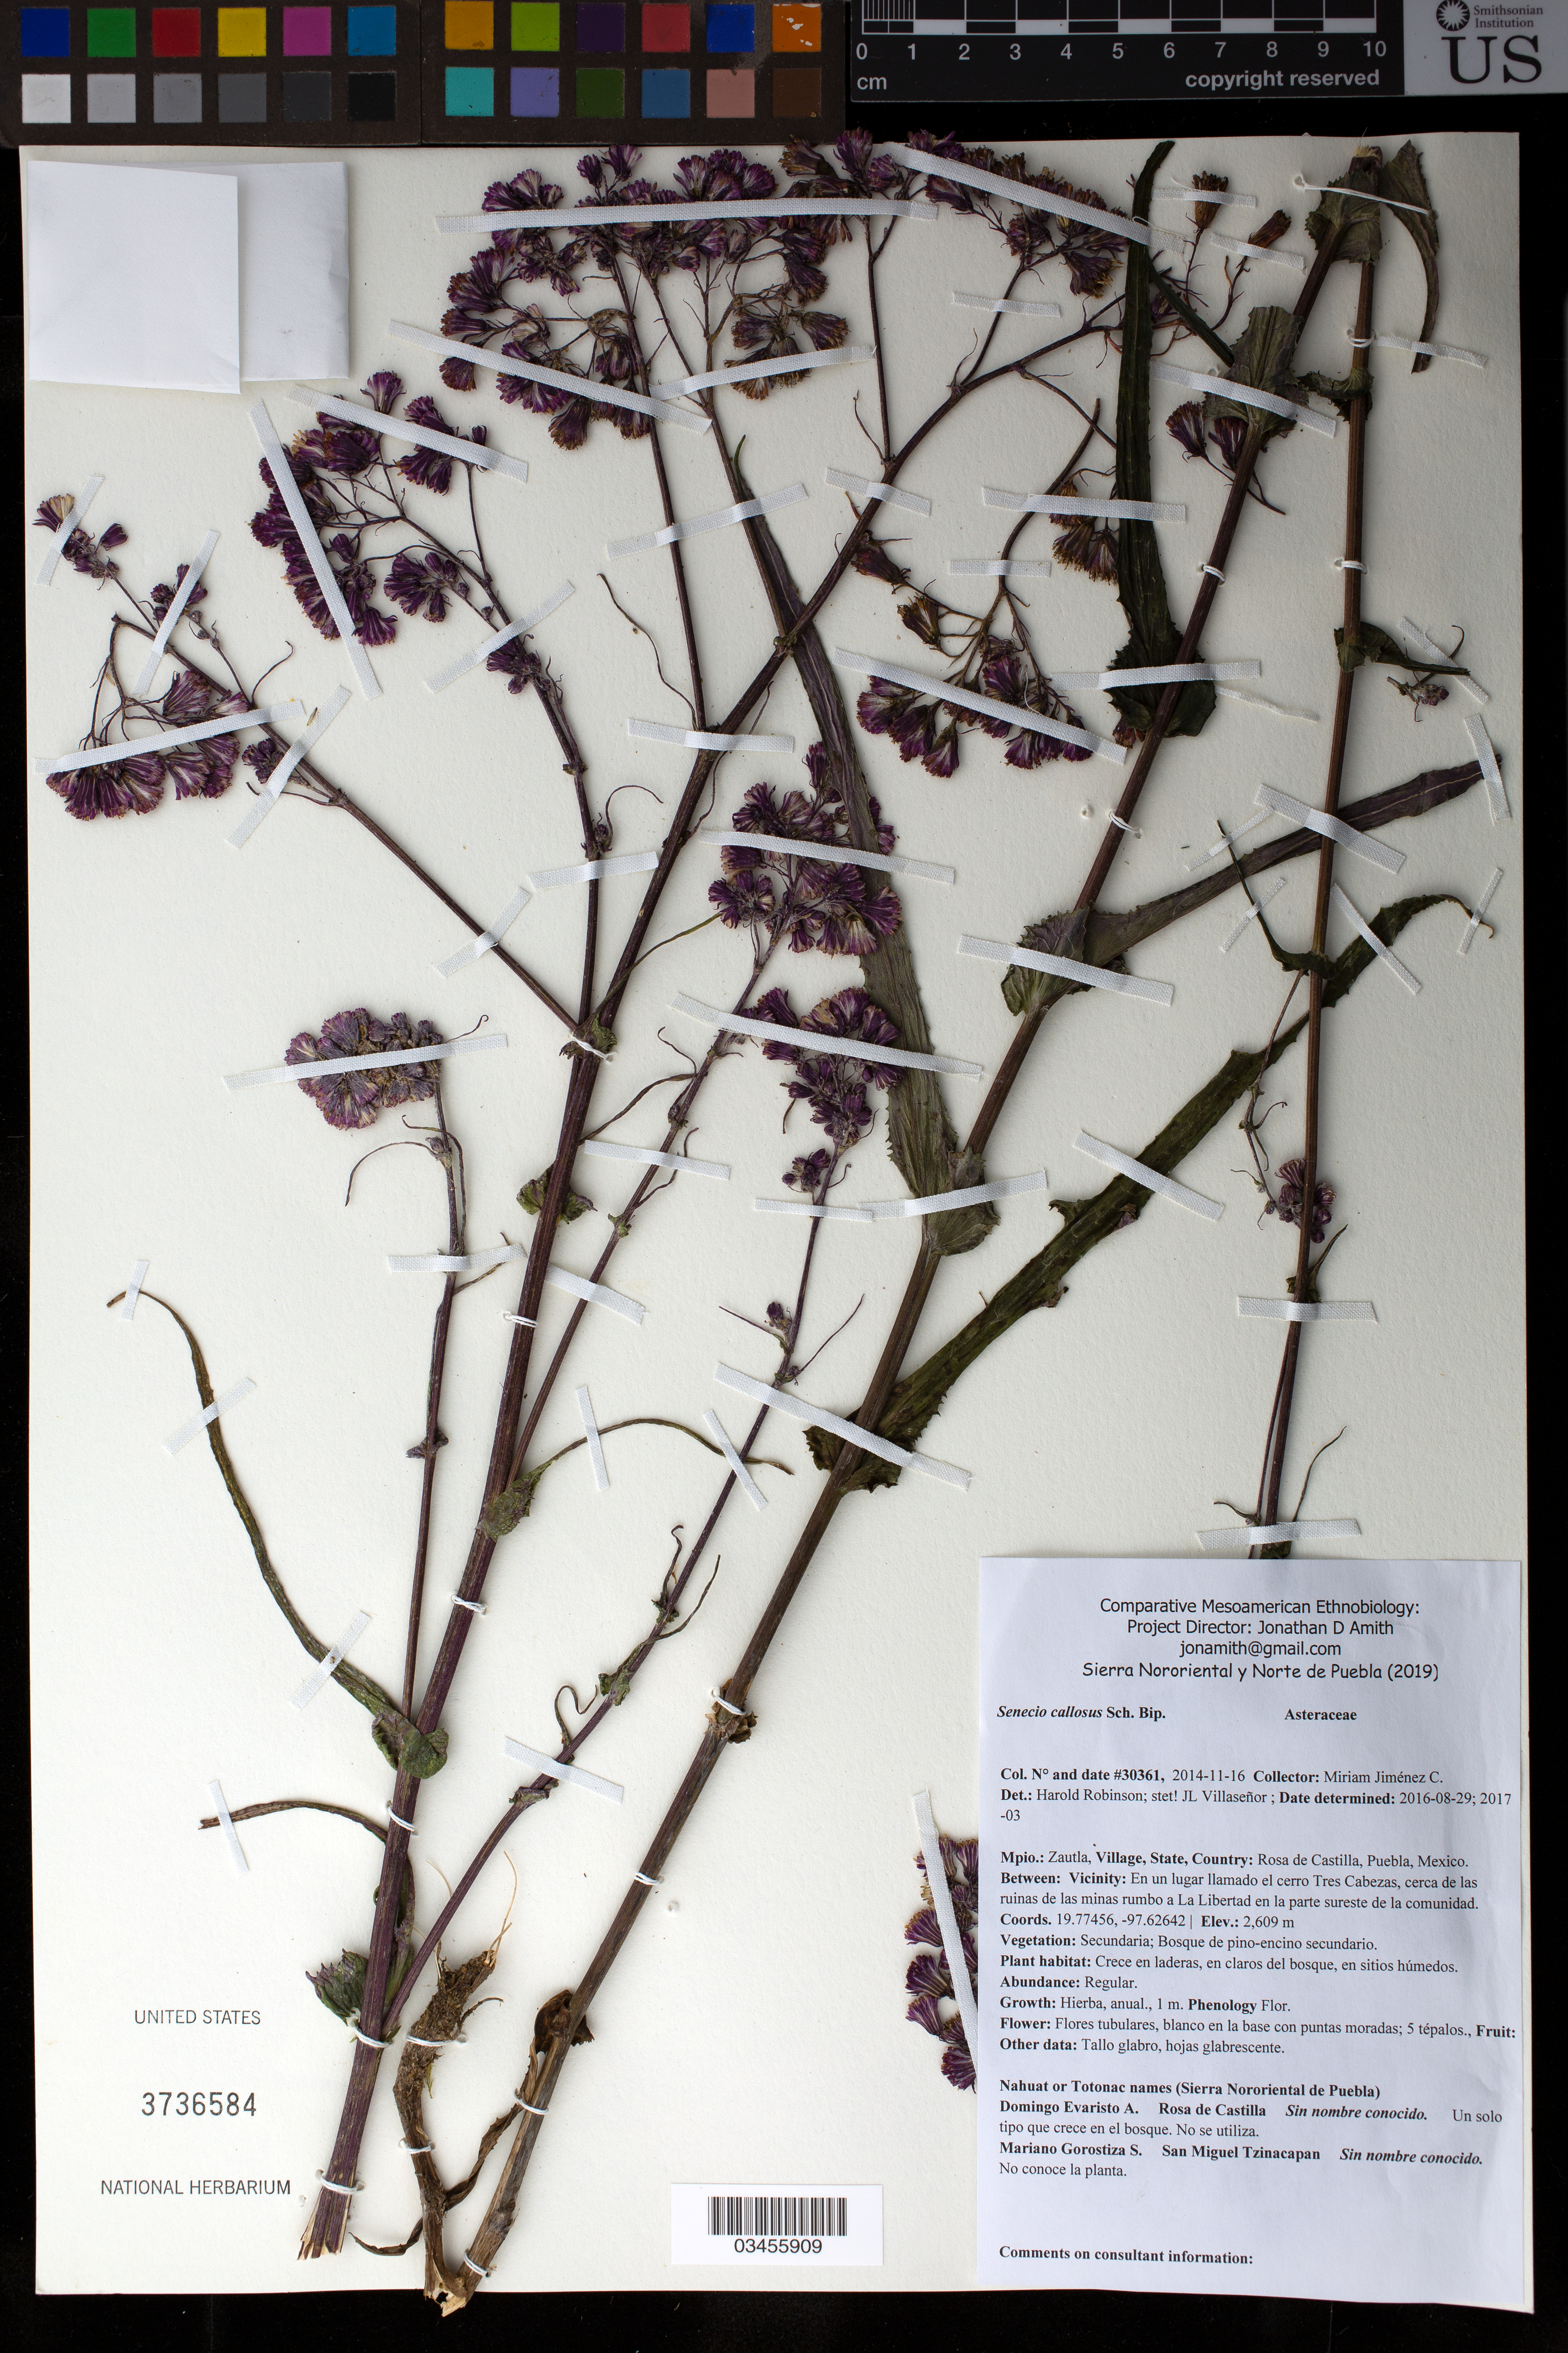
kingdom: Plantae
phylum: Tracheophyta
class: Magnoliopsida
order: Asterales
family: Asteraceae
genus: Senecio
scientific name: Senecio callosus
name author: Sch. Bip.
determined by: Robinson, Harold E., (US)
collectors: M. Jiménez Chimil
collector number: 30361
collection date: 2014-11-16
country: México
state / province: Puebla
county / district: Zautla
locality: PUEBLO: Rosa de Castilla; LOCALIDAD EXACTA: En el cerro Tres Cabezas, cerca de las ruinas de las minas rumbo a La Libertad en la parte sureste de la comunidad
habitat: Bosque de pino-encino secundario; en laderas, en claros del bosque, en sitios húmedos.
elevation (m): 2609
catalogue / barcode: US 373654